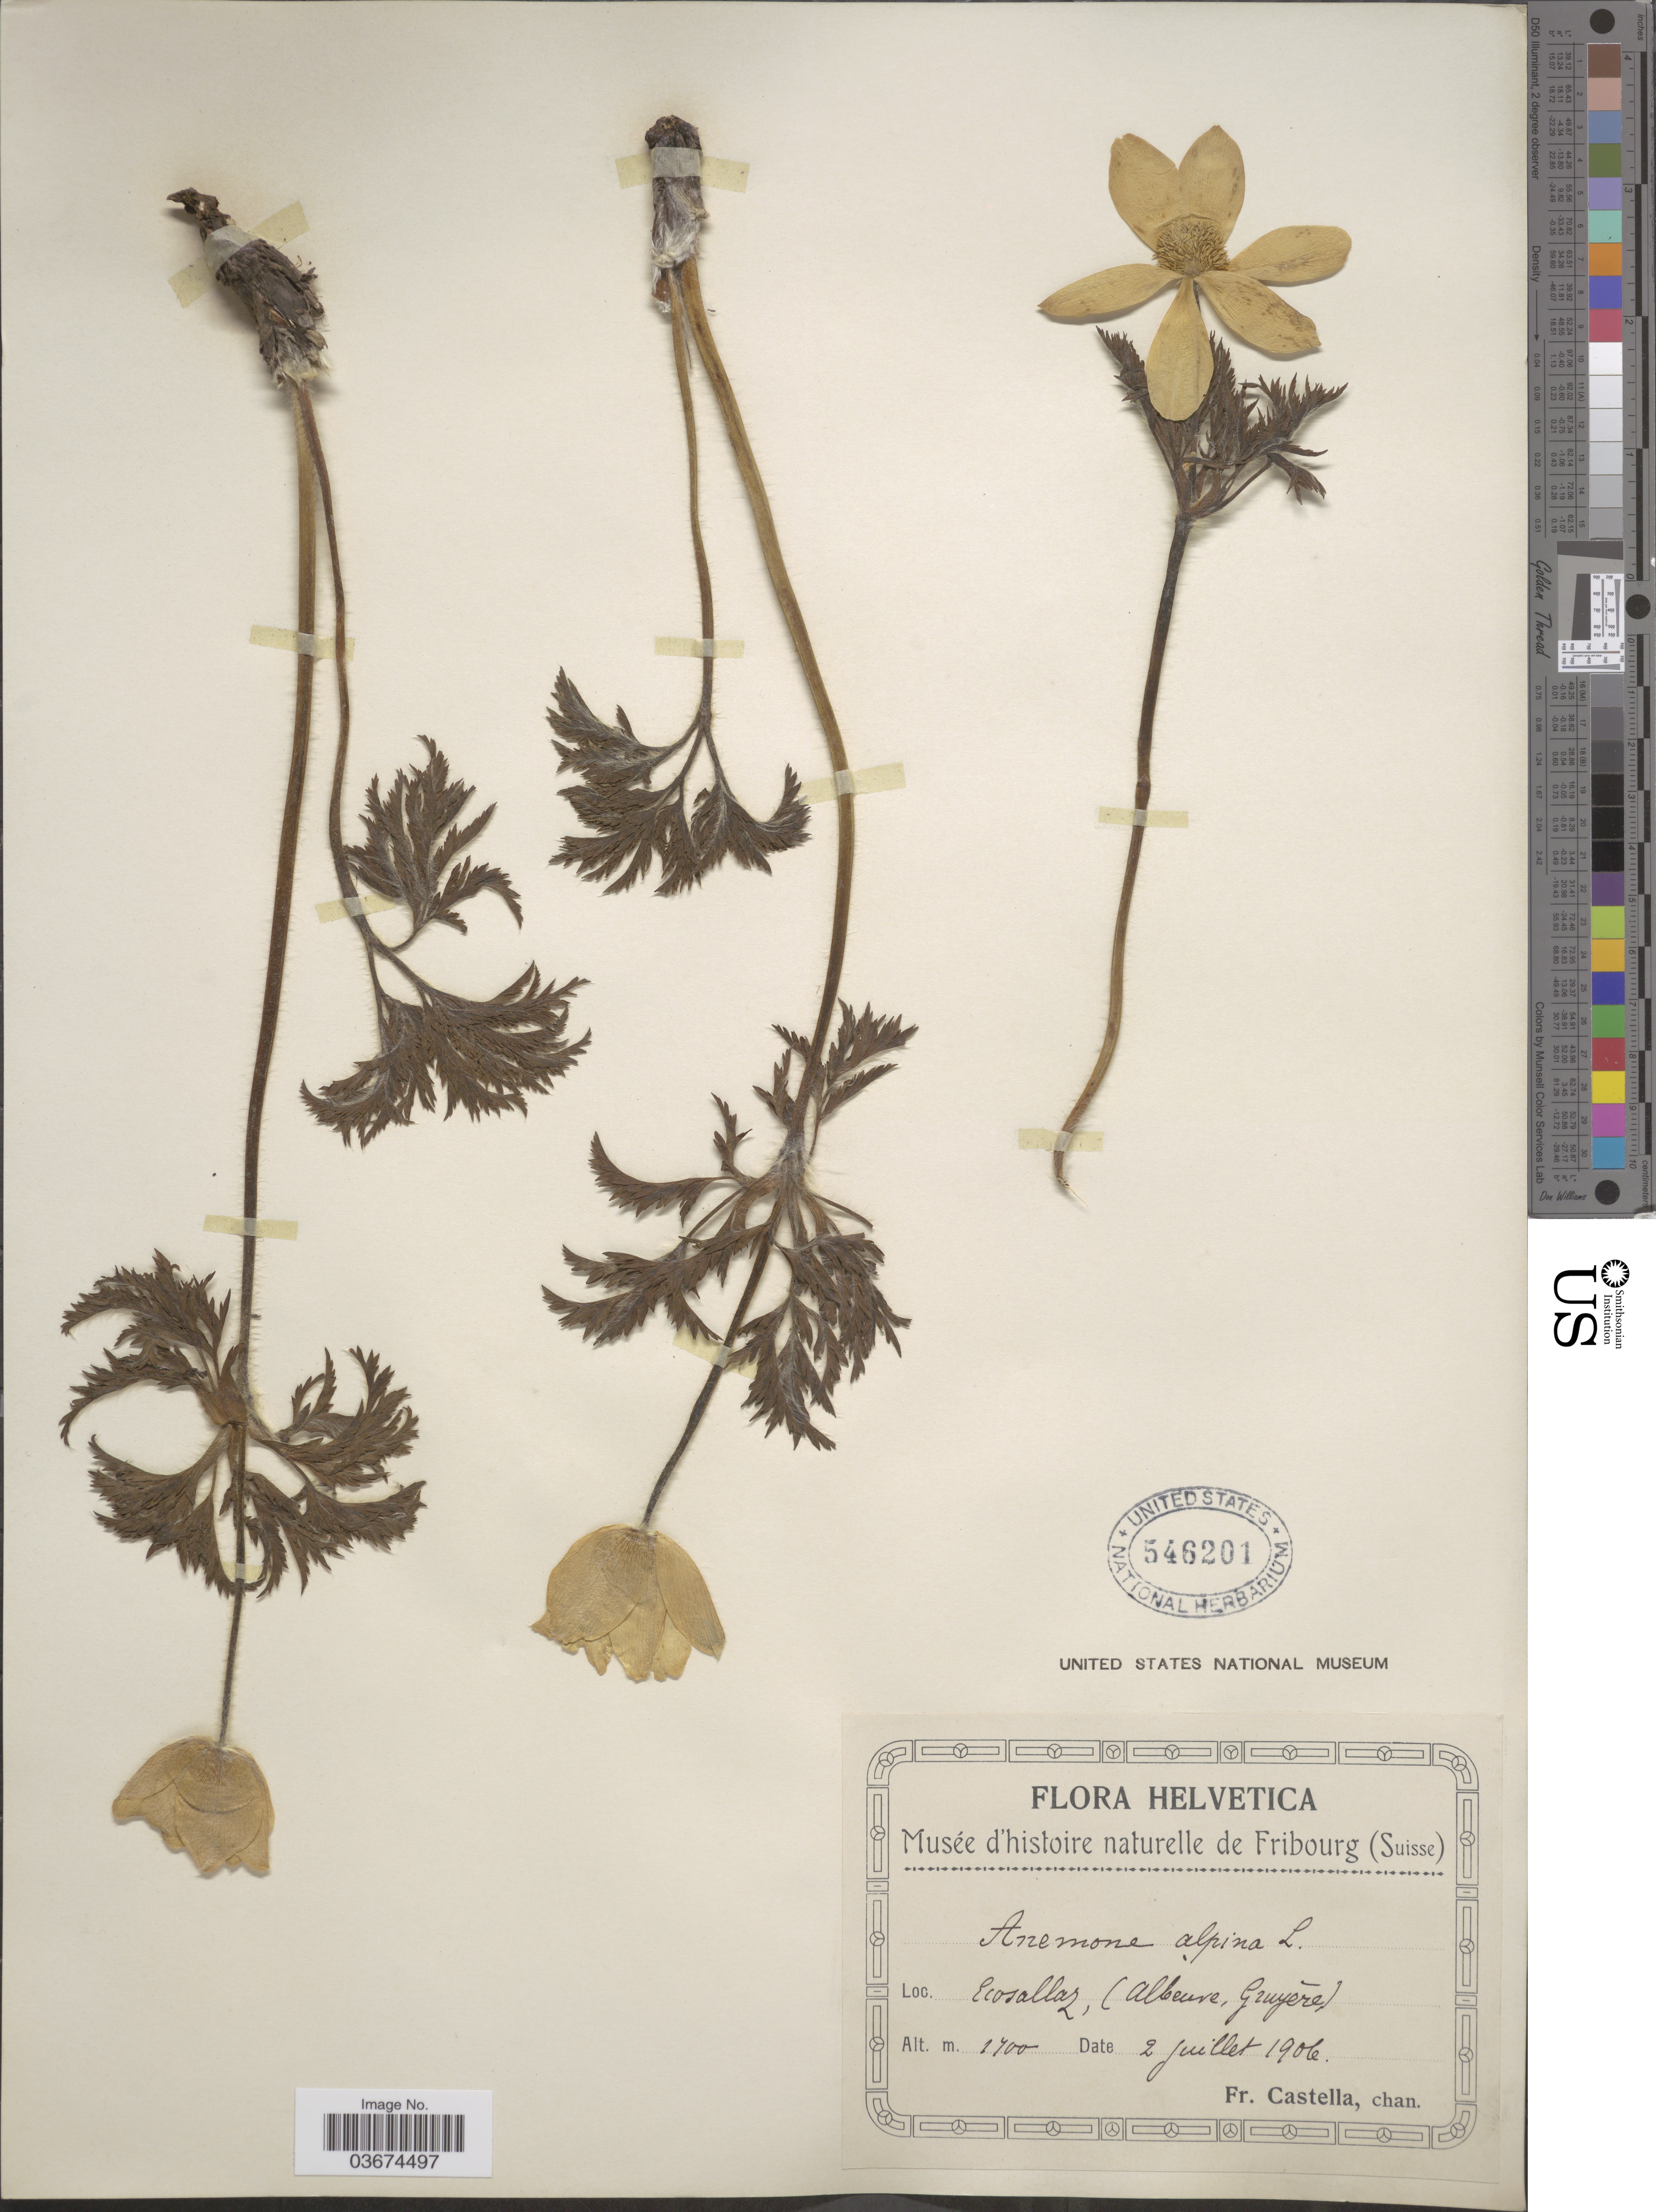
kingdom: Plantae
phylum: Tracheophyta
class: Magnoliopsida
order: Ranunculales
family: Ranunculaceae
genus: Pulsatilla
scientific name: Pulsatilla alpina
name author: Delarbre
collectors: Fr. Castella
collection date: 1906-07-02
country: Switzerland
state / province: Fribourg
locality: Helvetica. Ecosallaz, (Albeure, Gruyére).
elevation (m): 1700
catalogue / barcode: US 546201